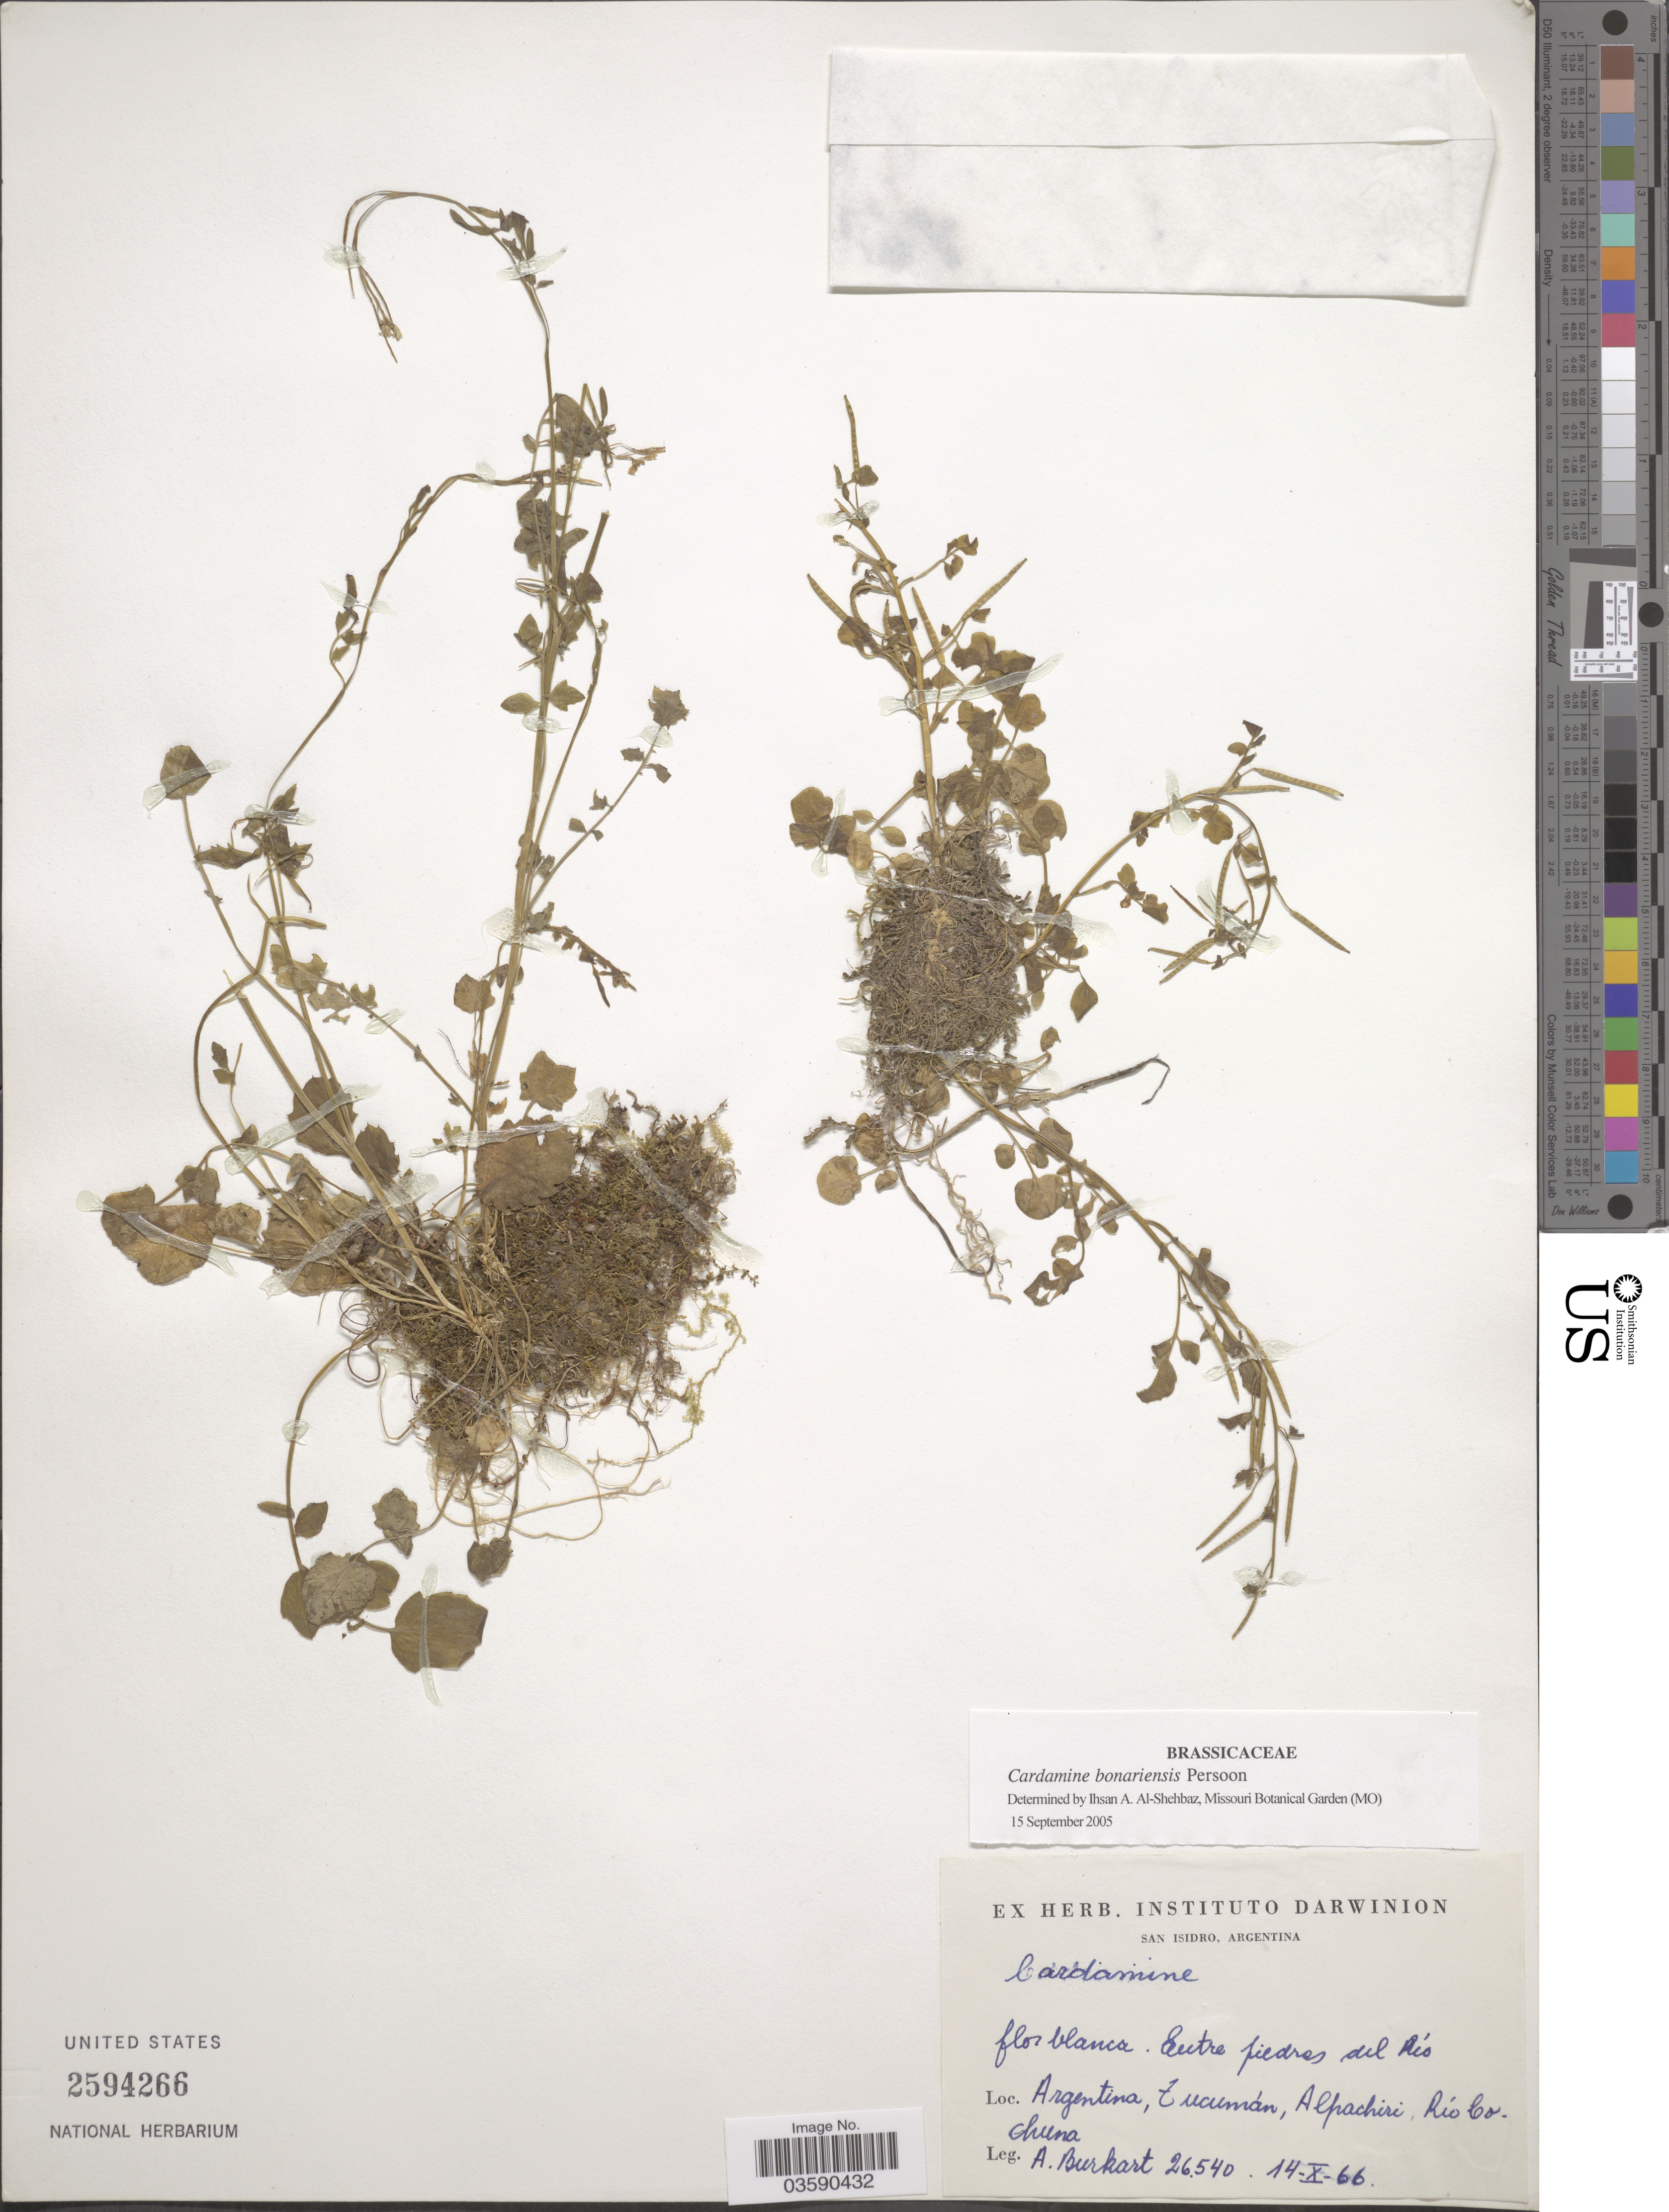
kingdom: Plantae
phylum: Tracheophyta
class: Magnoliopsida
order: Brassicales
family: Brassicaceae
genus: Cardamine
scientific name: Cardamine bonariensis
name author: Pers.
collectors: A. E. Burkart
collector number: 26540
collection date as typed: Transcribed d/m/y: 14/10/66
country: Argentina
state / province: Tucuman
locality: Alpachiri, Rio Cochuna.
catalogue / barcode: US 2594266